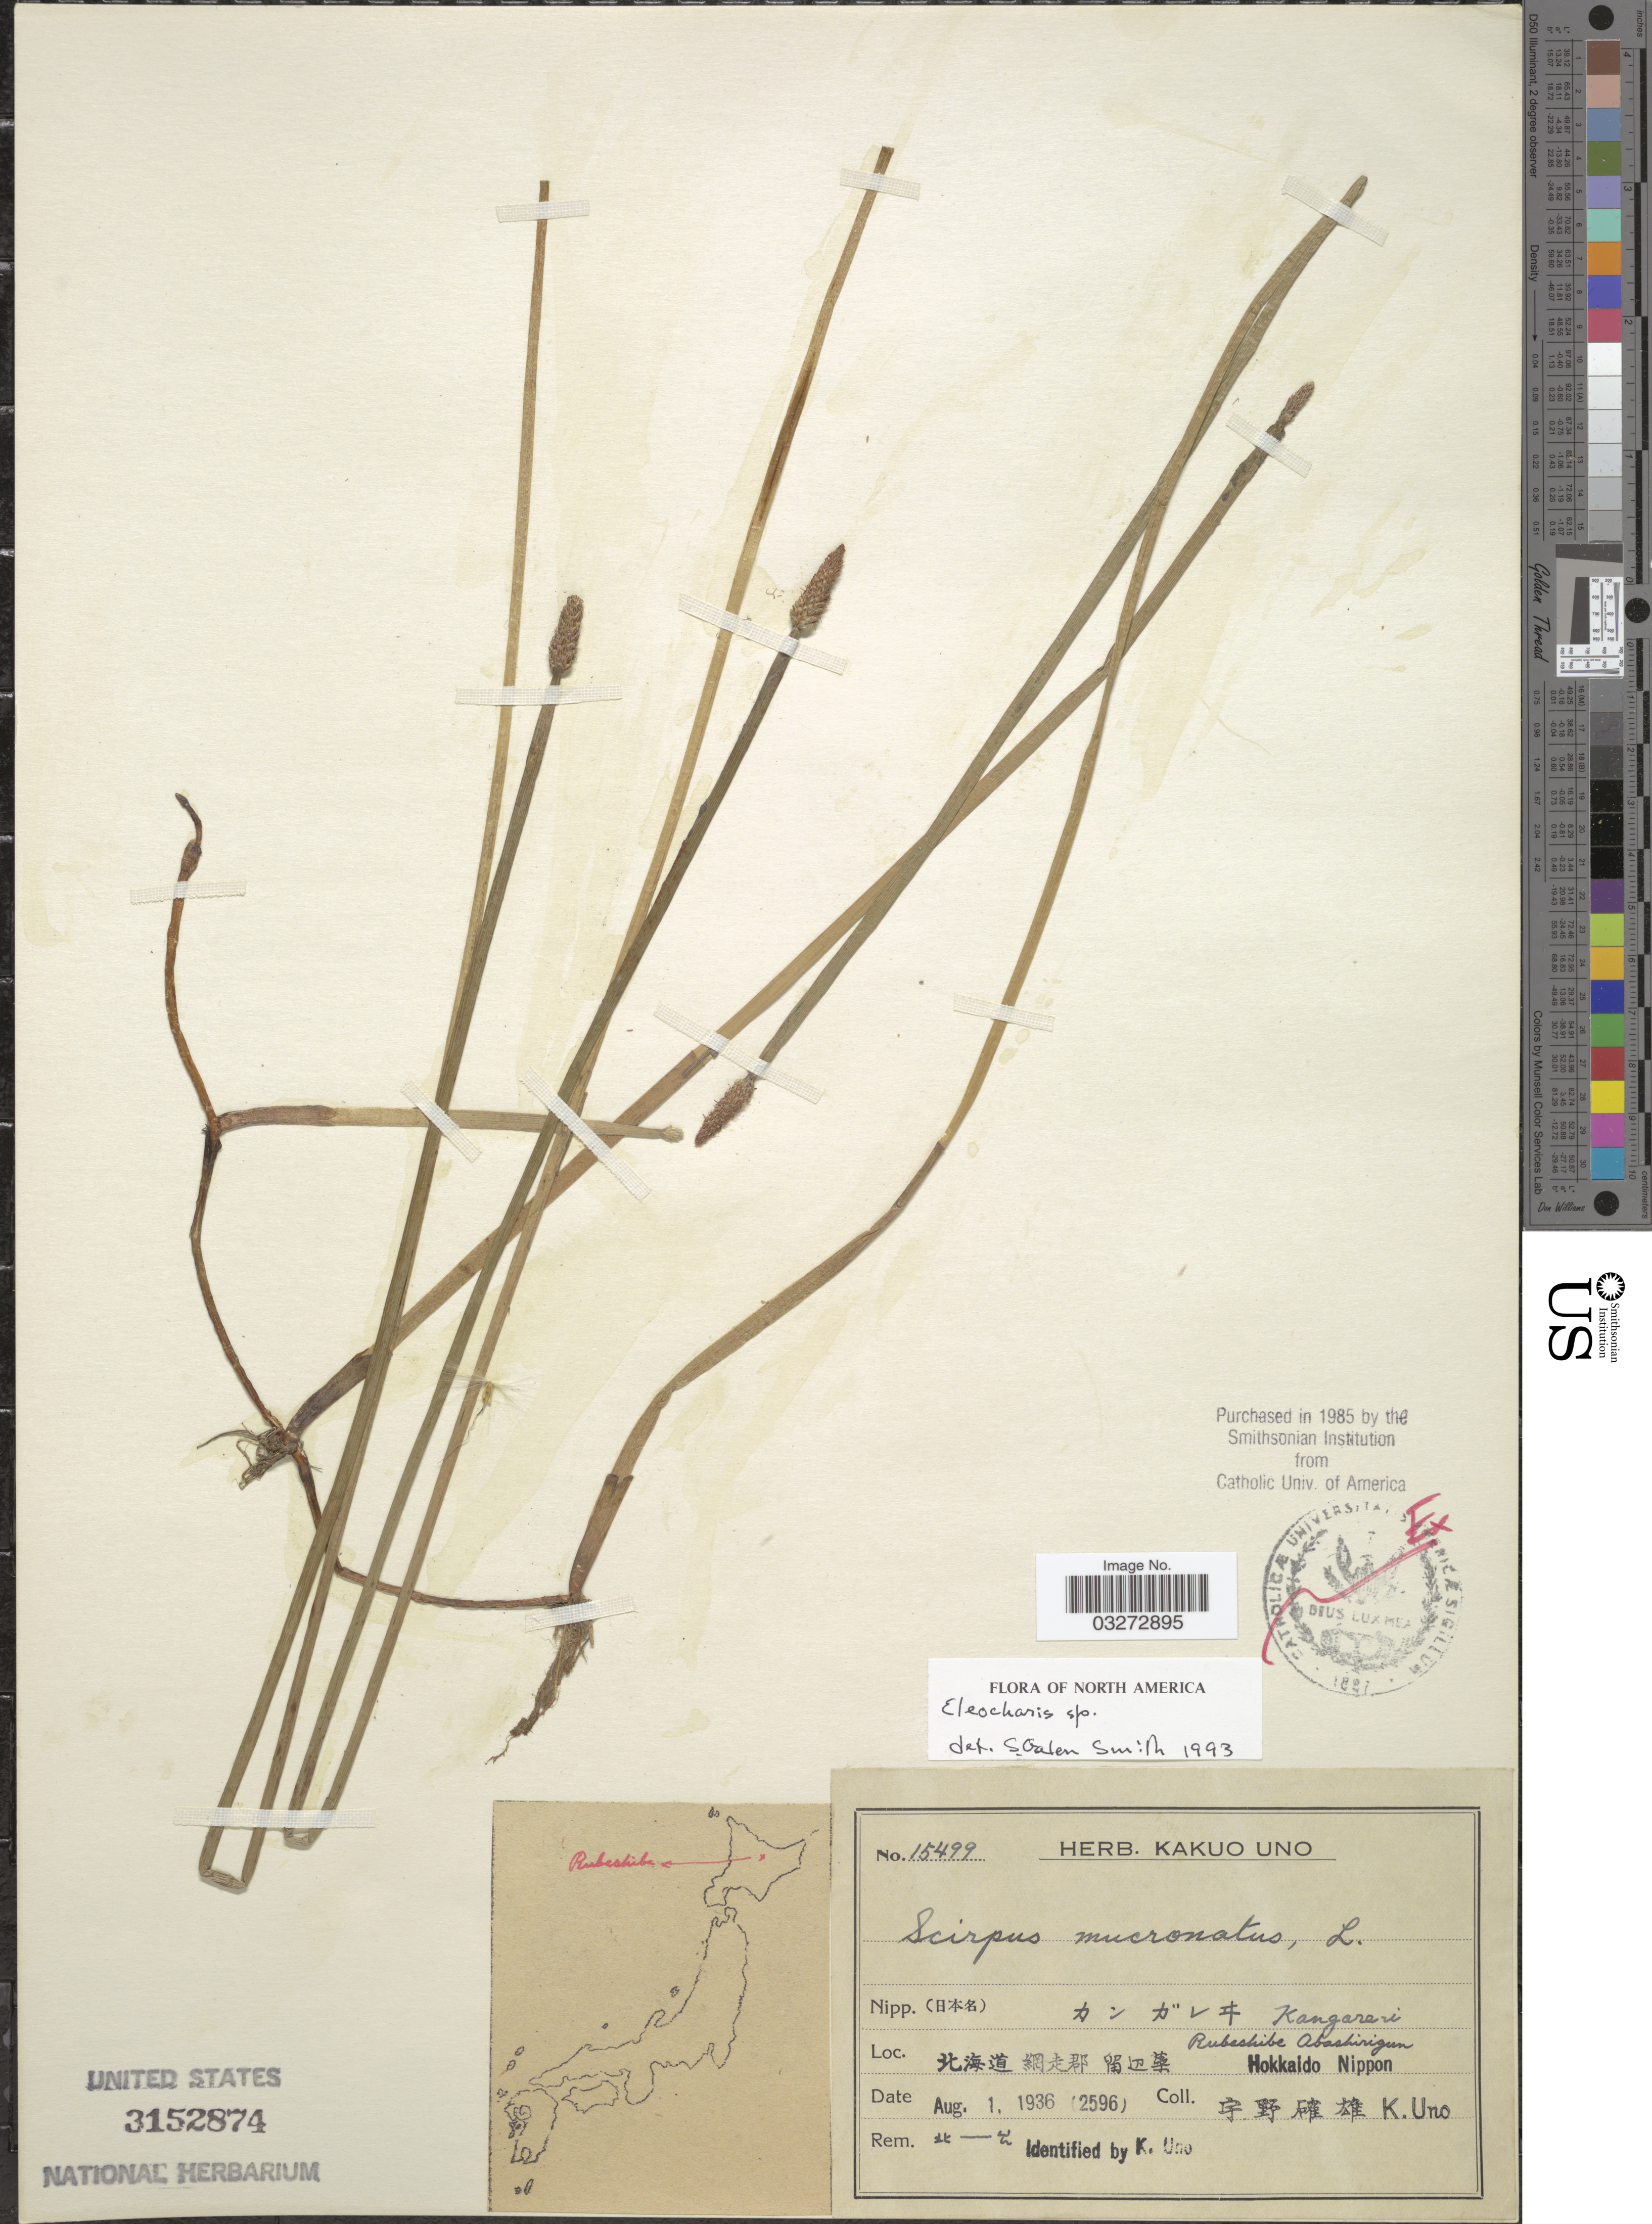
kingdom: Plantae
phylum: Tracheophyta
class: Liliopsida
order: Poales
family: Cyperaceae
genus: Eleocharis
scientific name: Eleocharis sp.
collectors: K. Uno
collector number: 2596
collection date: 1936-08-01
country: Japan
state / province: Hokkaidō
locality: X Hokkaido Nippon.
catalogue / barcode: US 3152874